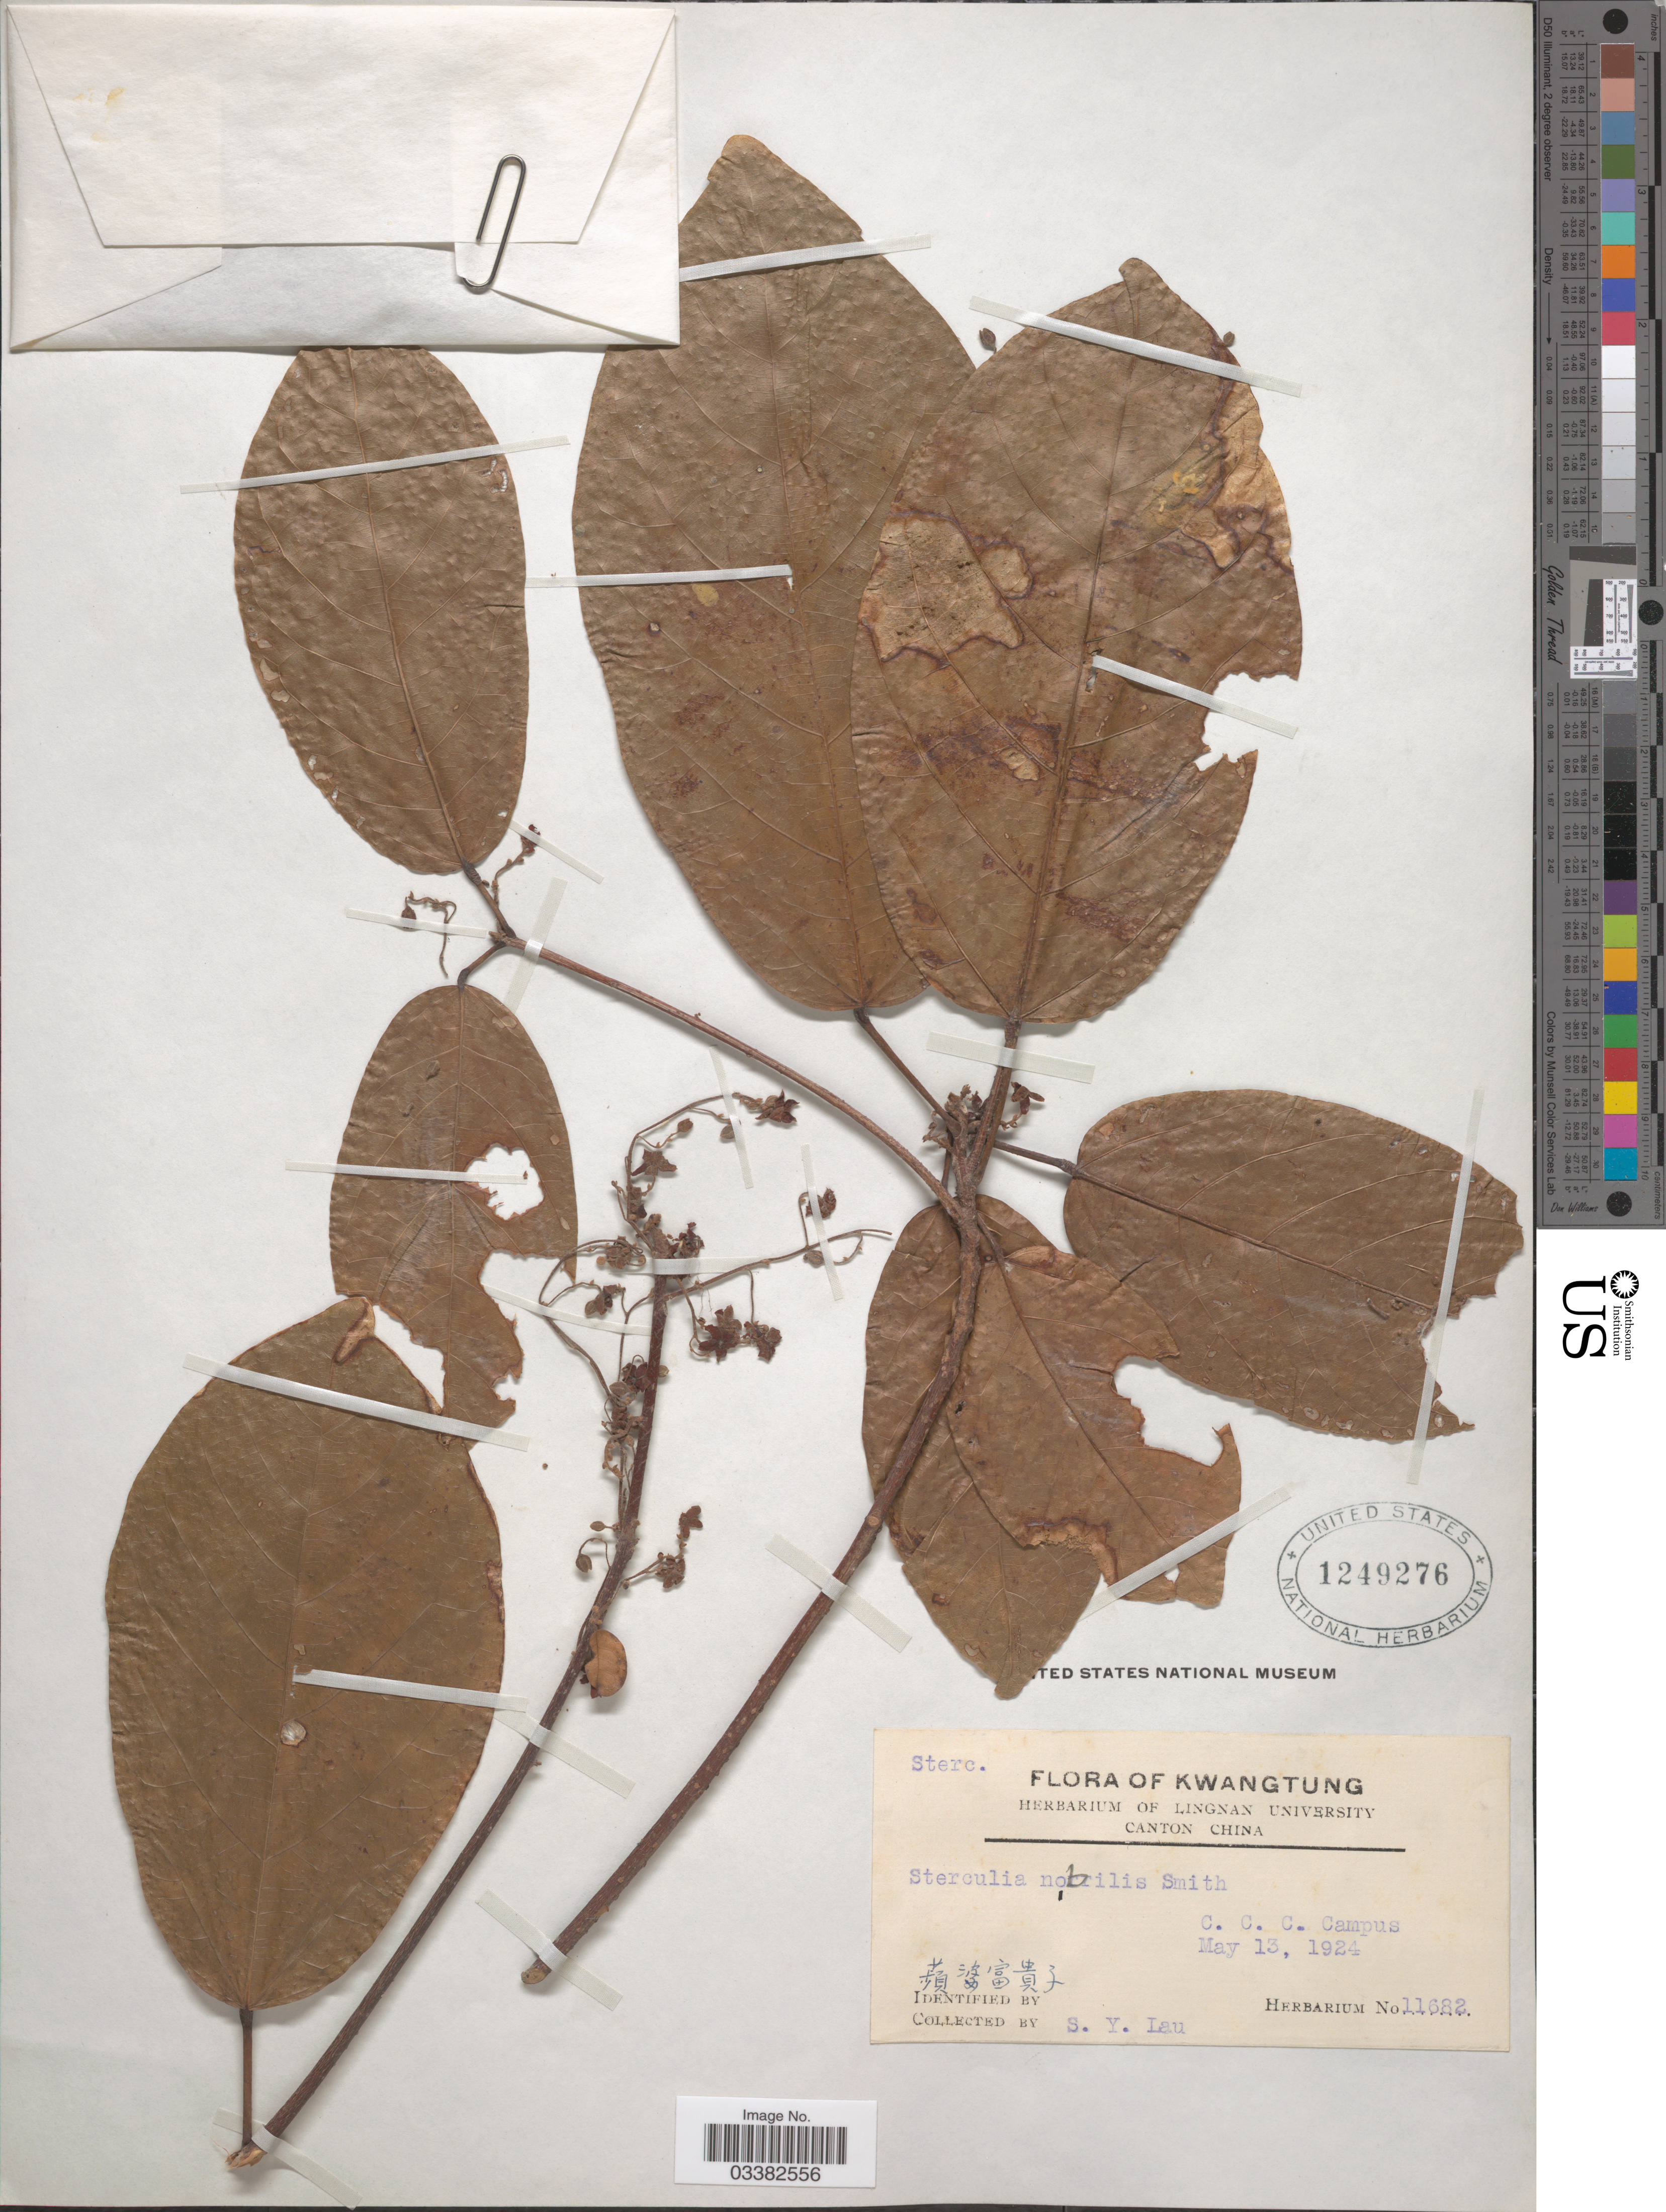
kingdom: Plantae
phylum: Tracheophyta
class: Magnoliopsida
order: Malvales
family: Malvaceae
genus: Sterculia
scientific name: Sterculia nobilis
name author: Sm.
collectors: S. Y. Lau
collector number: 11682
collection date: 1924-05-13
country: China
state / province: Guangdong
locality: Kwangtung. C. C. C. Campus.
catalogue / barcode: US 1249276